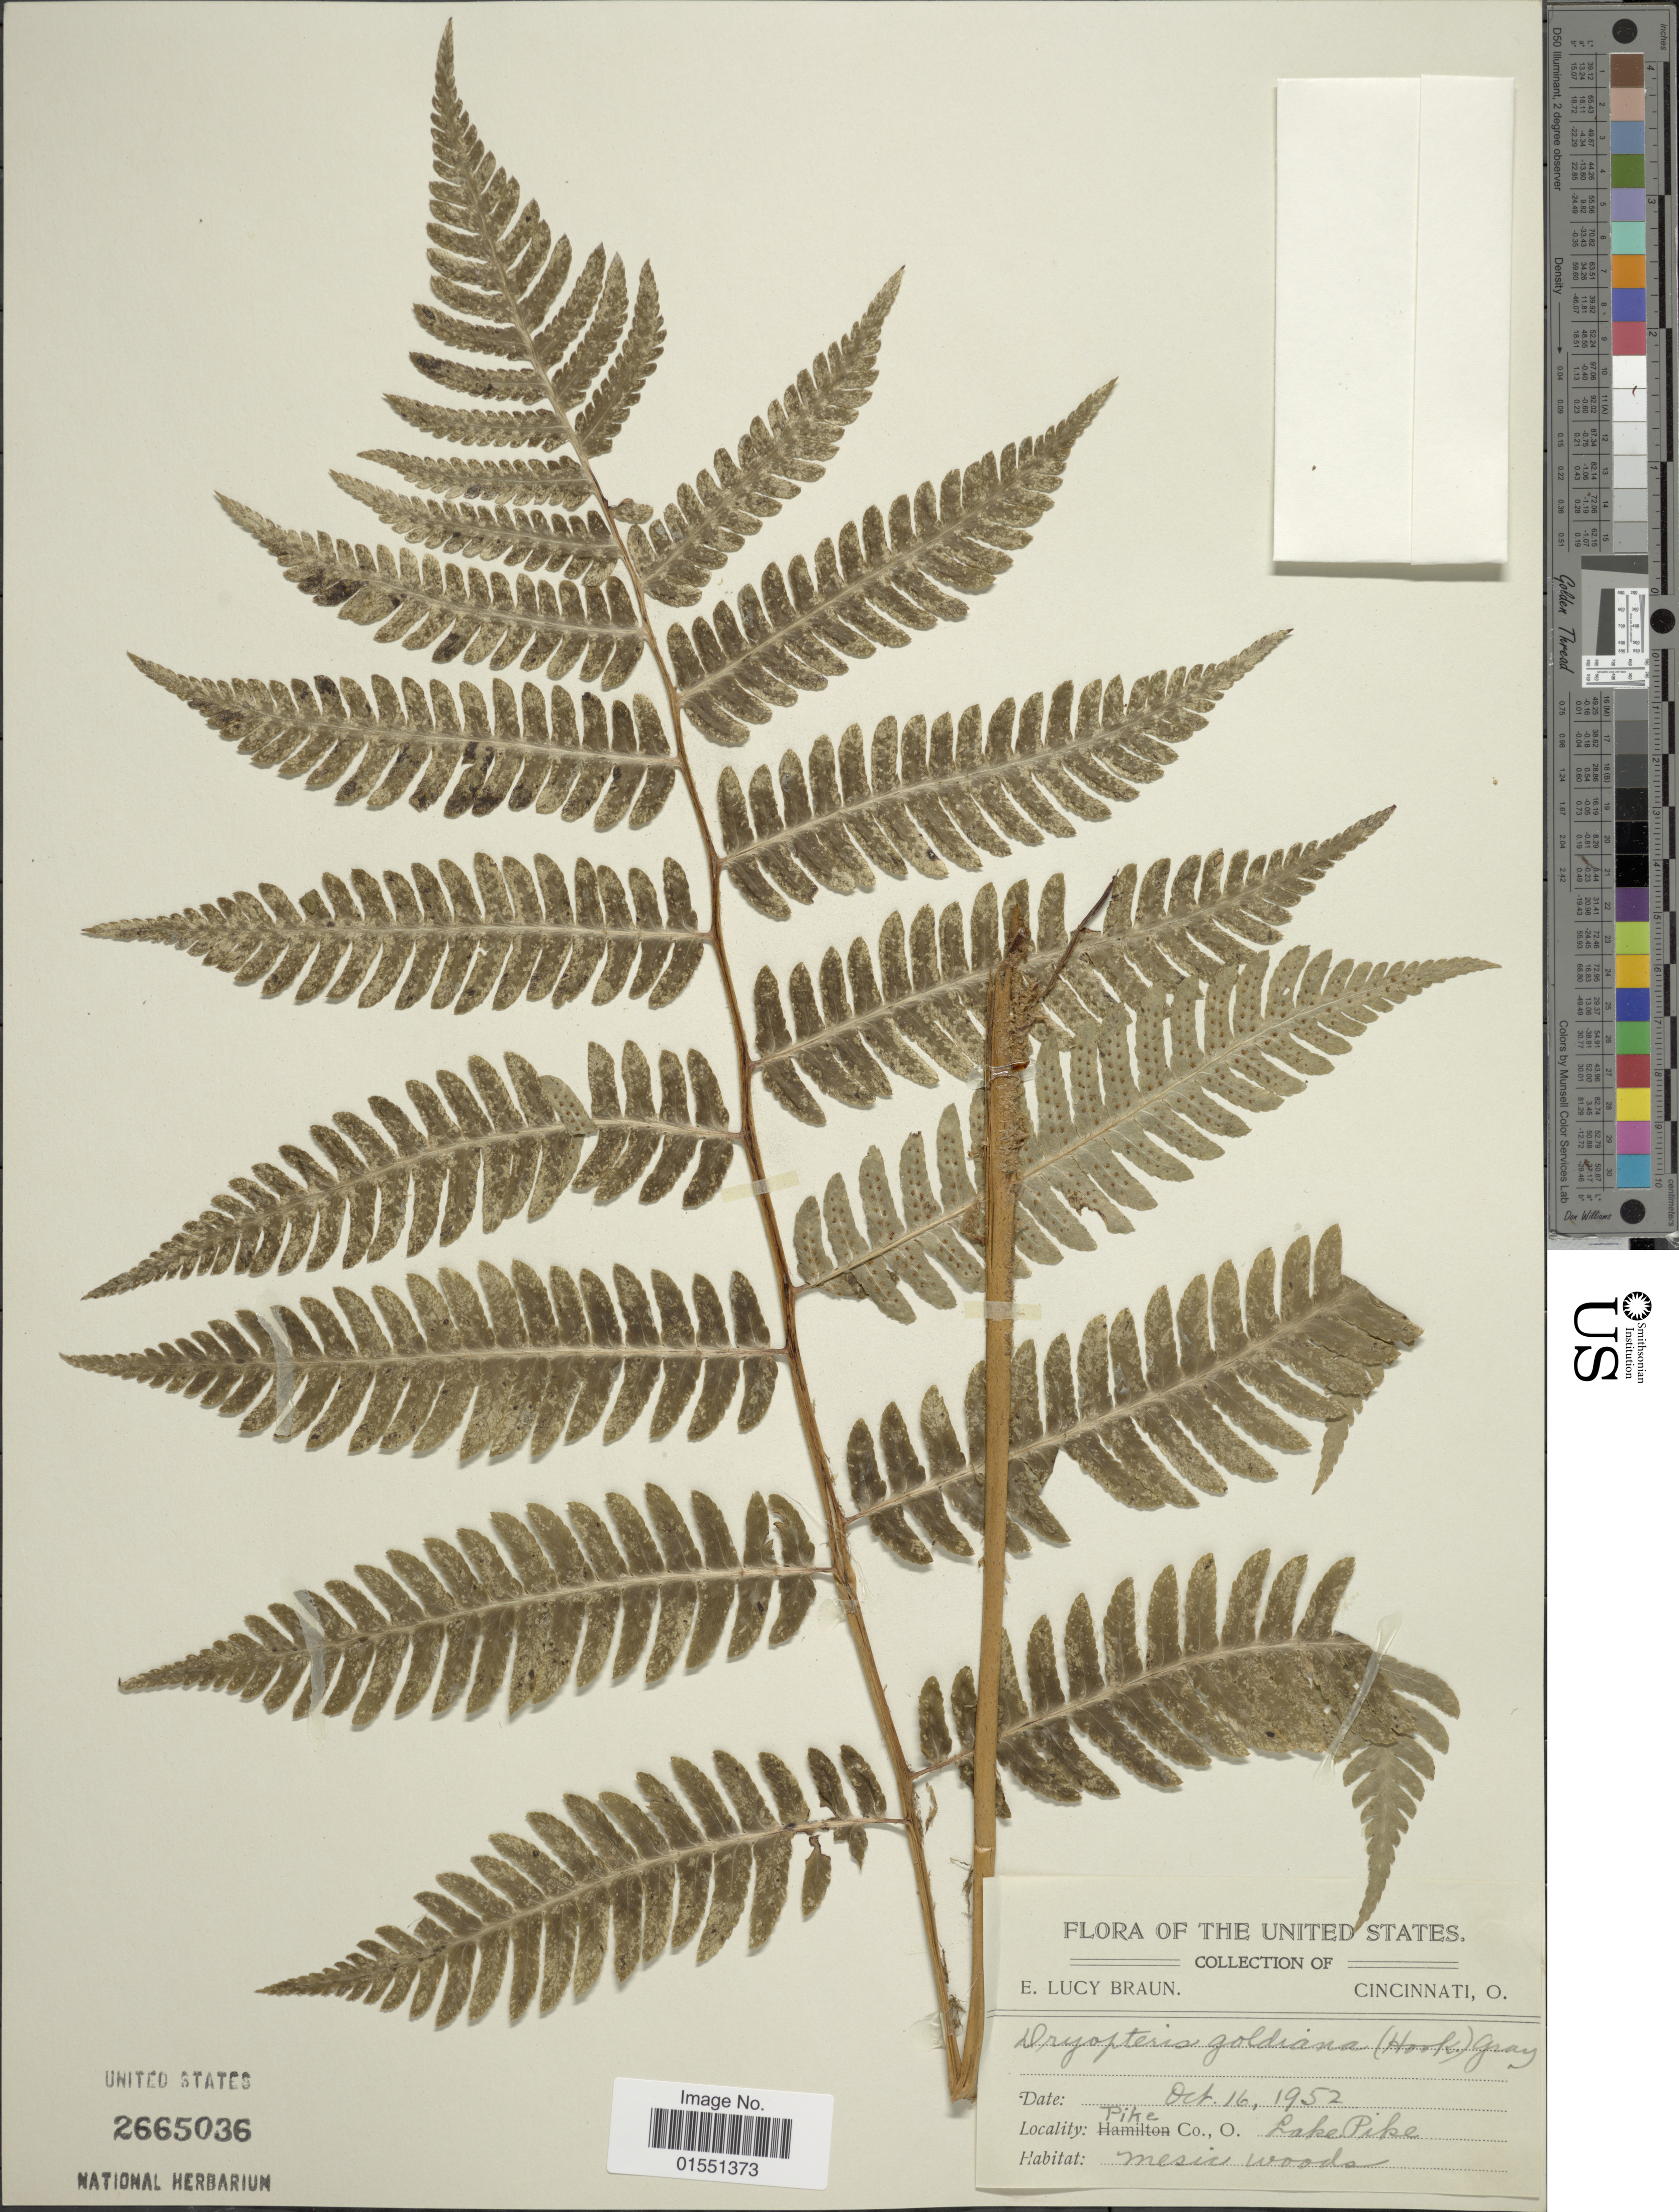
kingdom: Plantae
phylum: Tracheophyta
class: Polypodiopsida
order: Polypodiales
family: Dryopteridaceae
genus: Dryopteris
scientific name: Dryopteris goldiana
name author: (Hook. ex Goldie) A. Gray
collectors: E. L. Braun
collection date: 1952-10-16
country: United States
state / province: Ohio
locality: Pike Co., O. Lake Pike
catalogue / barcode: US 2665036